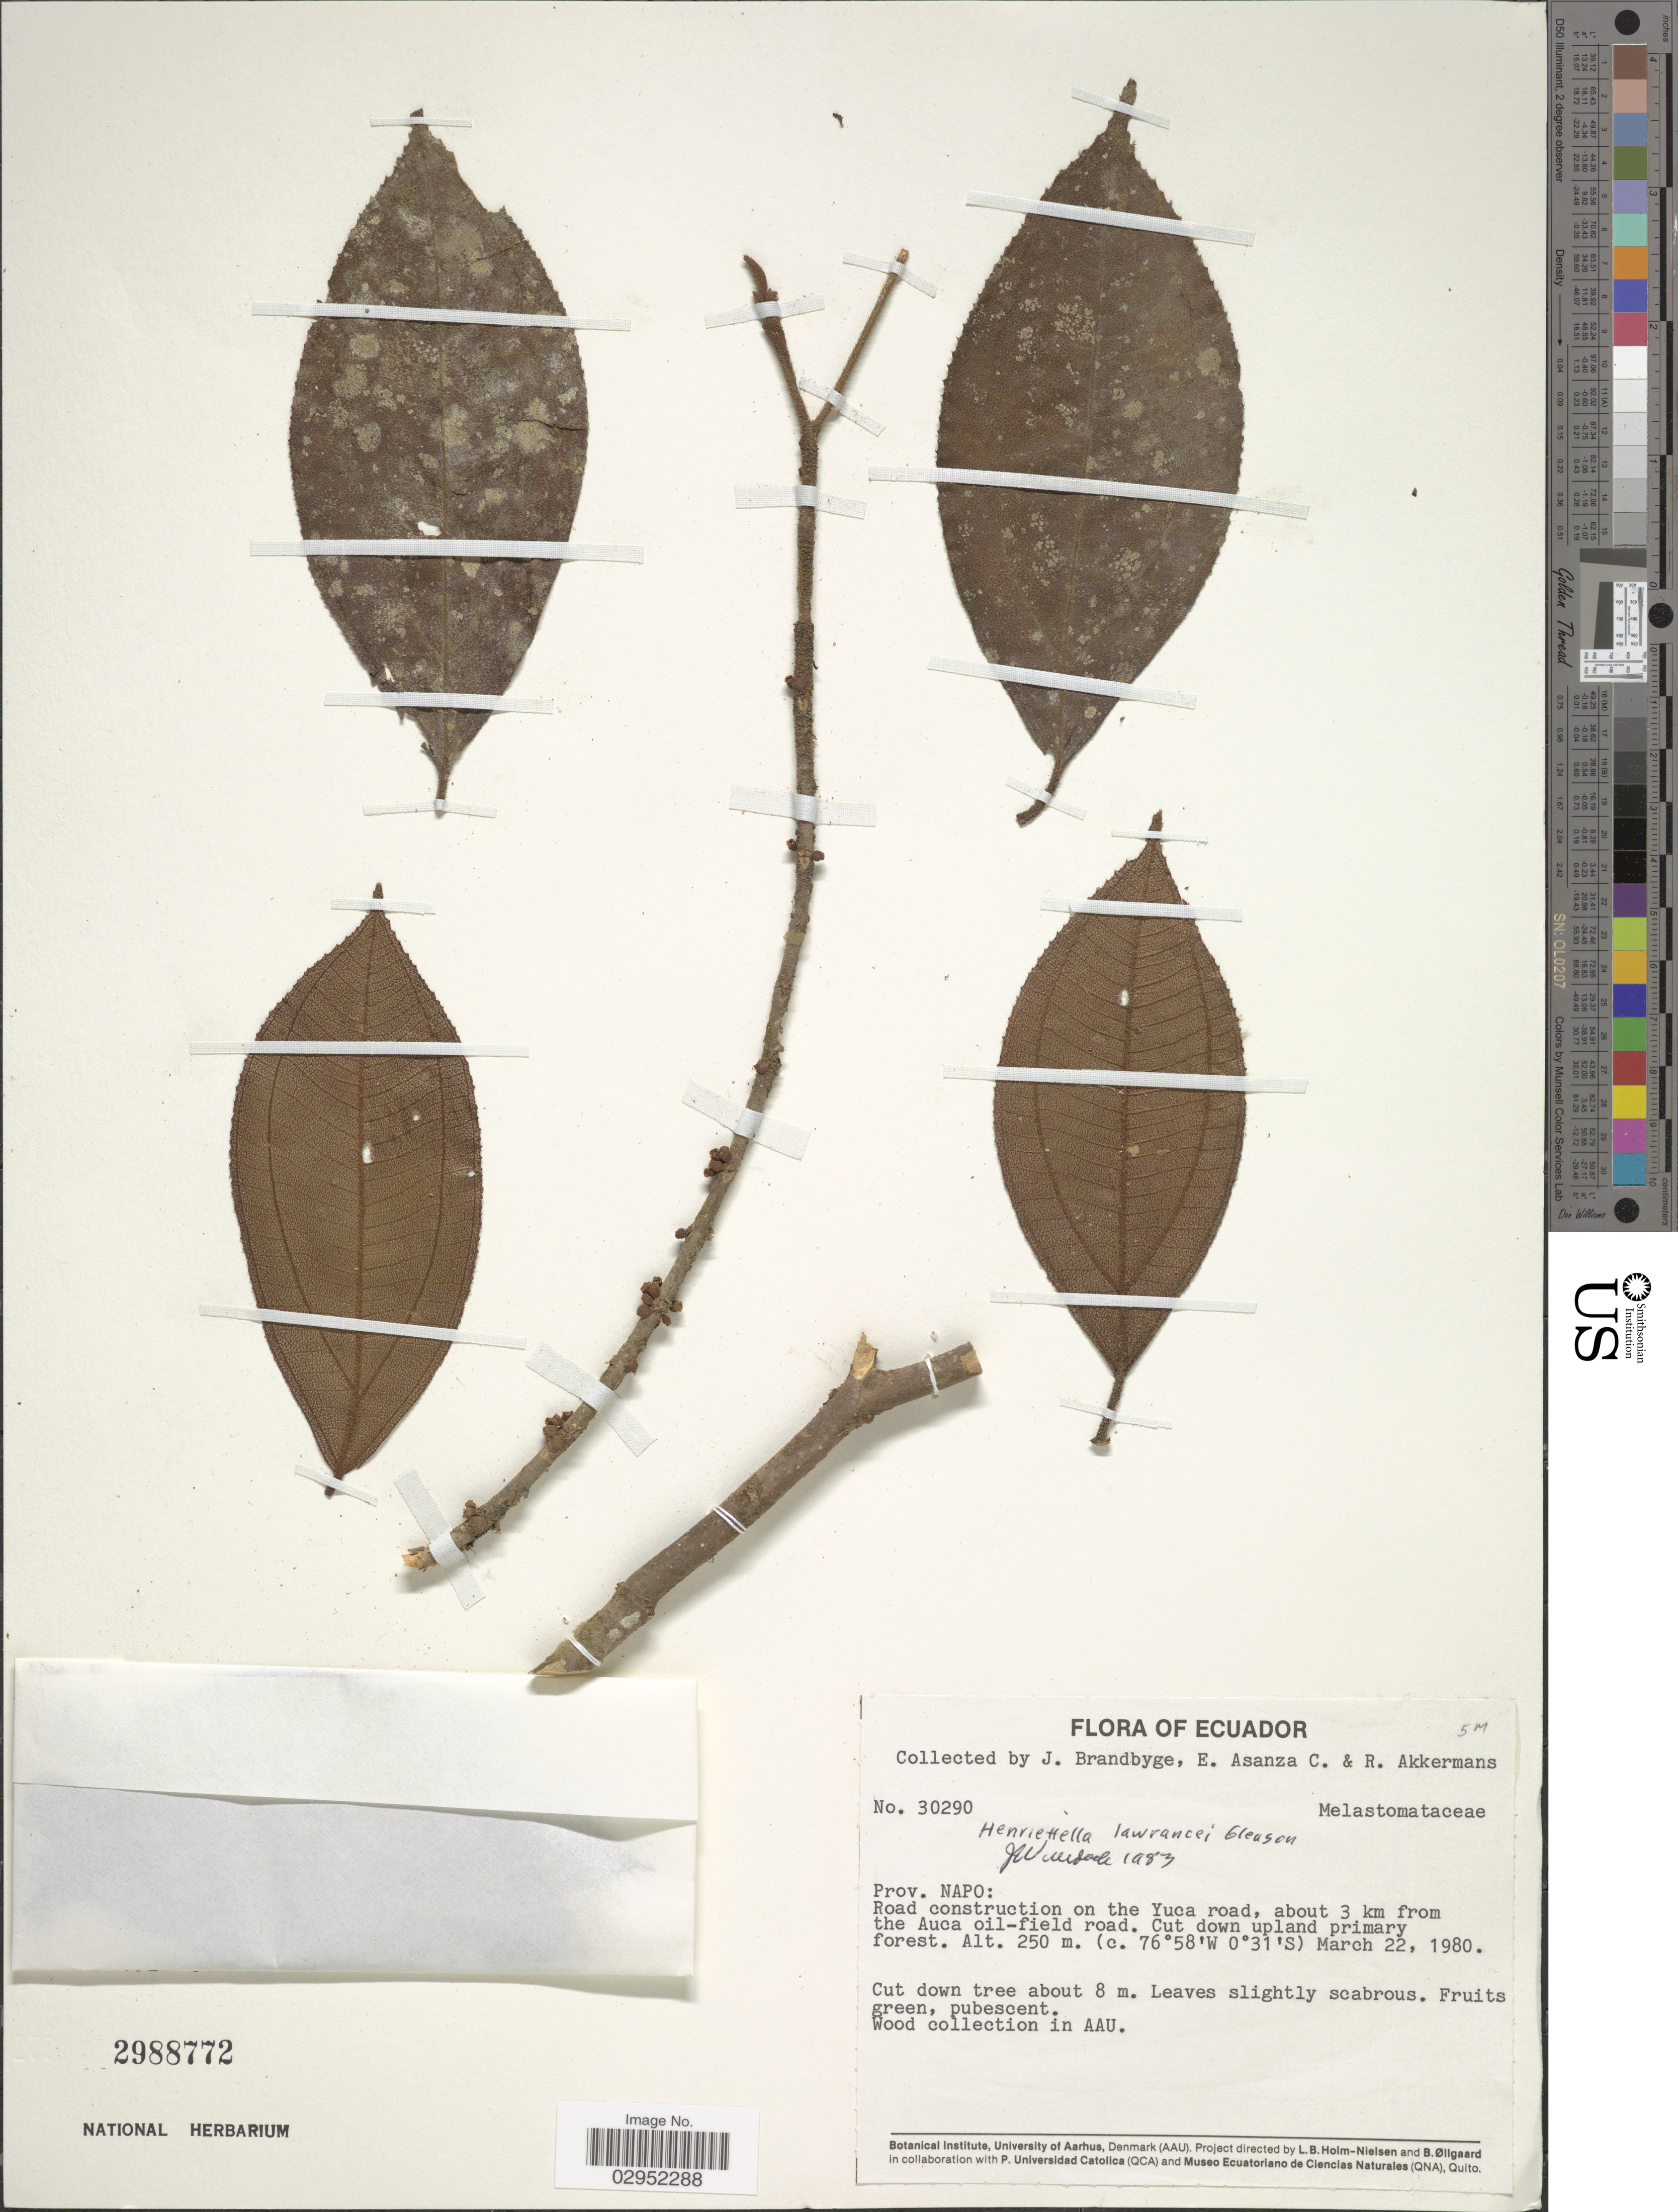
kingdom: Plantae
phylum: Tracheophyta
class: Magnoliopsida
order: Myrtales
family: Melastomataceae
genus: Henriettea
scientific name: Henriettea lawrancei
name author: (Gleason) Penneys et al.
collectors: J. Brandbyge, E. Asanza C. & R. W. A. P. Akkermans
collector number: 30290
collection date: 1980-03-22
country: Ecuador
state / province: Napo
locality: Road construction on the Yuca road, about 3 km from the Auca oil-field road.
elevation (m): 250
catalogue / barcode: US 2988772